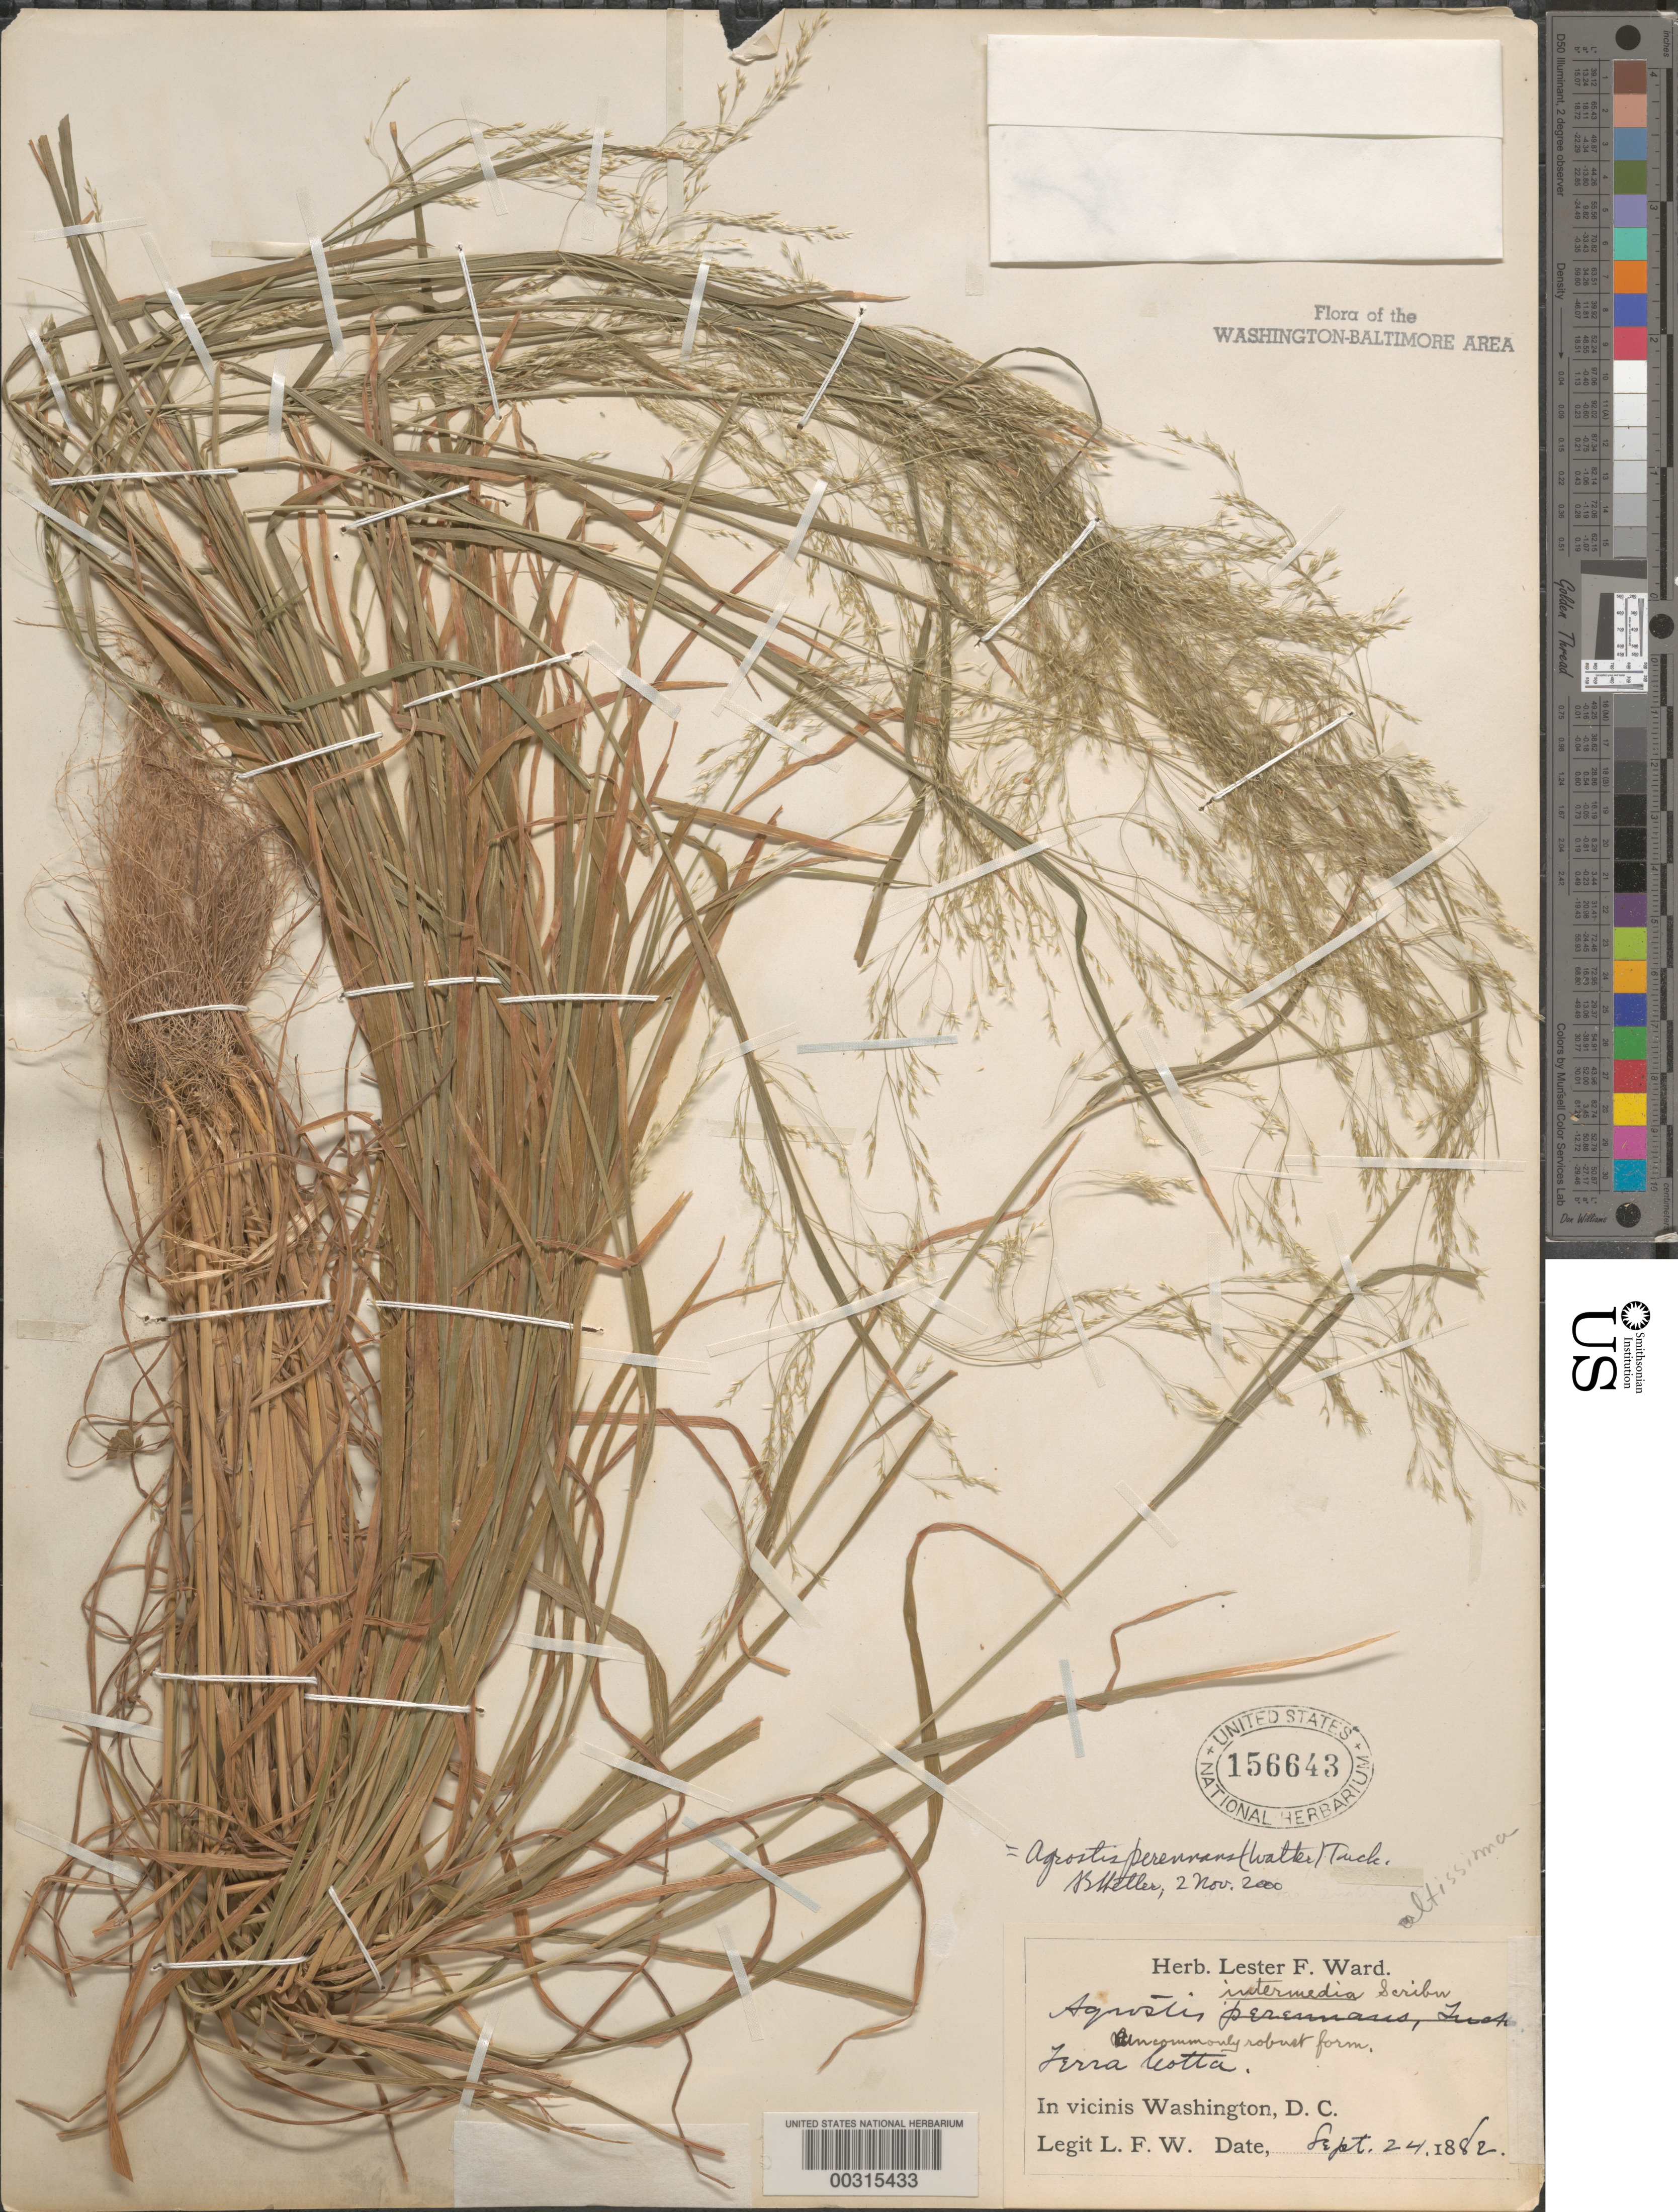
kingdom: Plantae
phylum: Tracheophyta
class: Liliopsida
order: Poales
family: Poaceae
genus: Agrostis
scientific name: Agrostis perennans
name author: (Walter) Tuck.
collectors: L. F. Ward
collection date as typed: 24 Sep 1882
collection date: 1882-09-24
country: United States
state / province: District of Columbia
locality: Terra Cotta Swamp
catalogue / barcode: US 156643